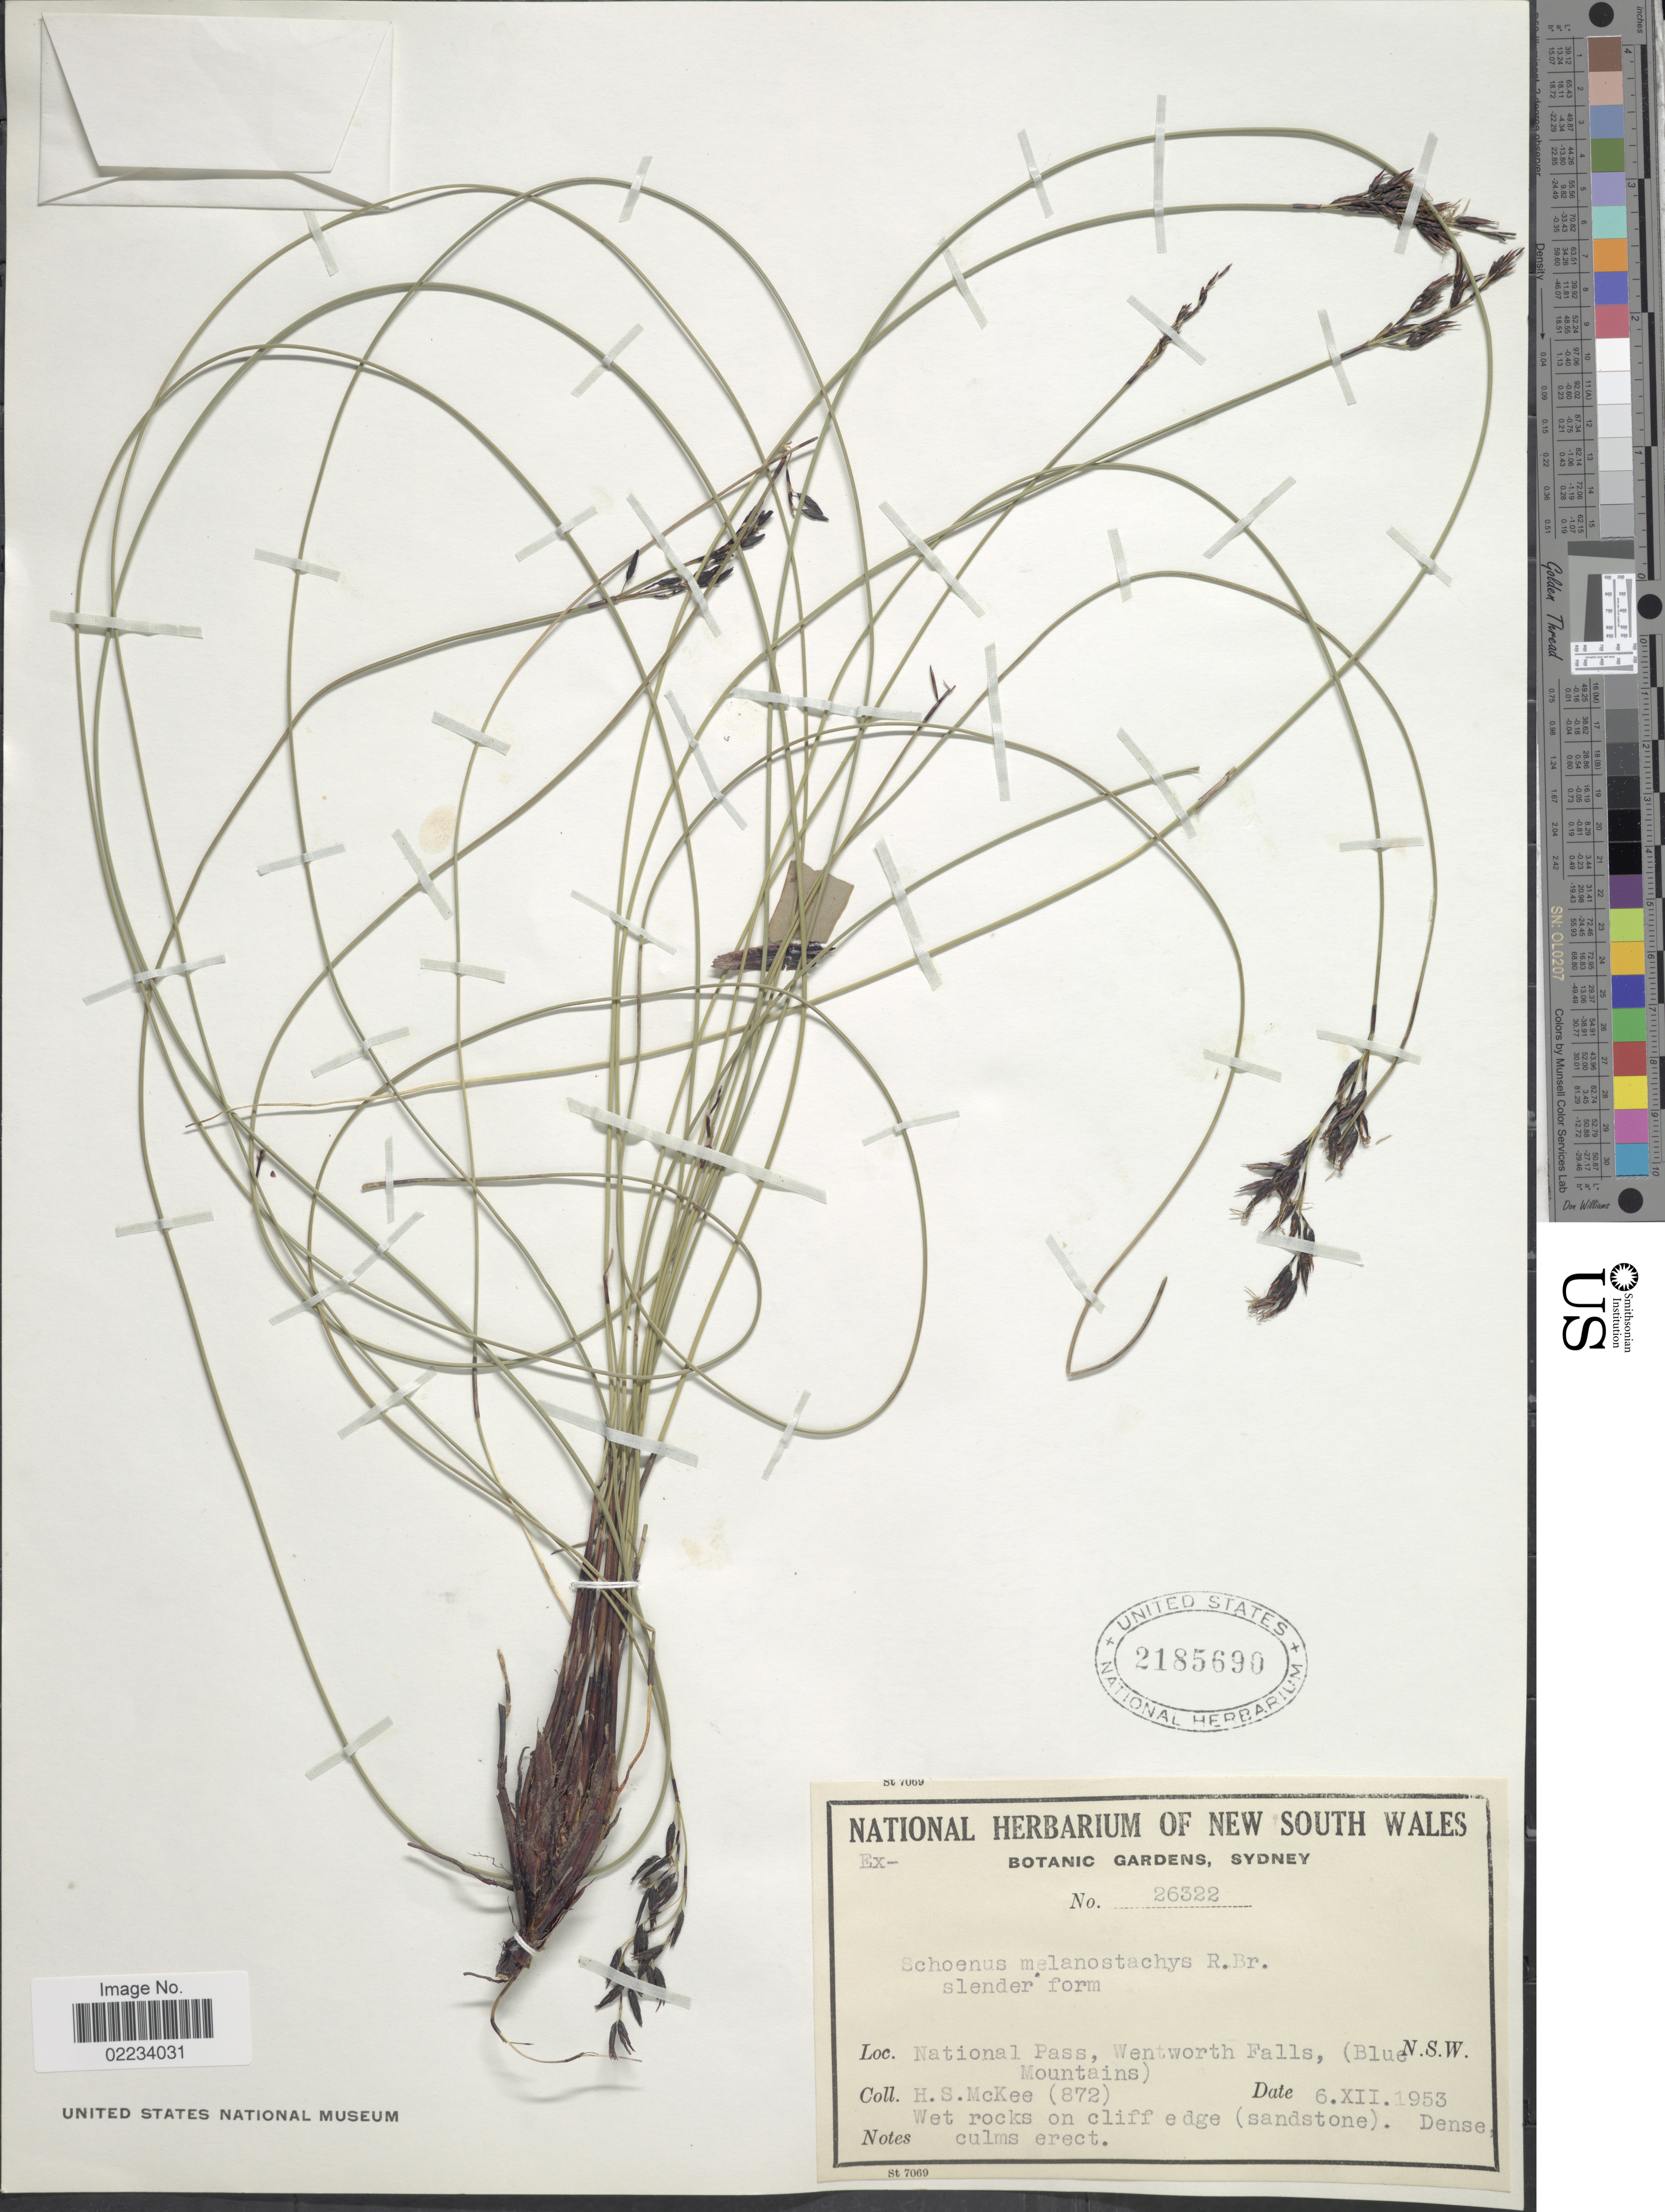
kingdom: Plantae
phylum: Tracheophyta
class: Liliopsida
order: Poales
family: Cyperaceae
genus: Schoenus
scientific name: Schoenus melanostachys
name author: R. Br.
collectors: H. S. McKee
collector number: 872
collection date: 1953-12-06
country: Australia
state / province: New South Wales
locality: National Pass, Wentworth Falls, (Blue Mountains)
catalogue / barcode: US 2185690